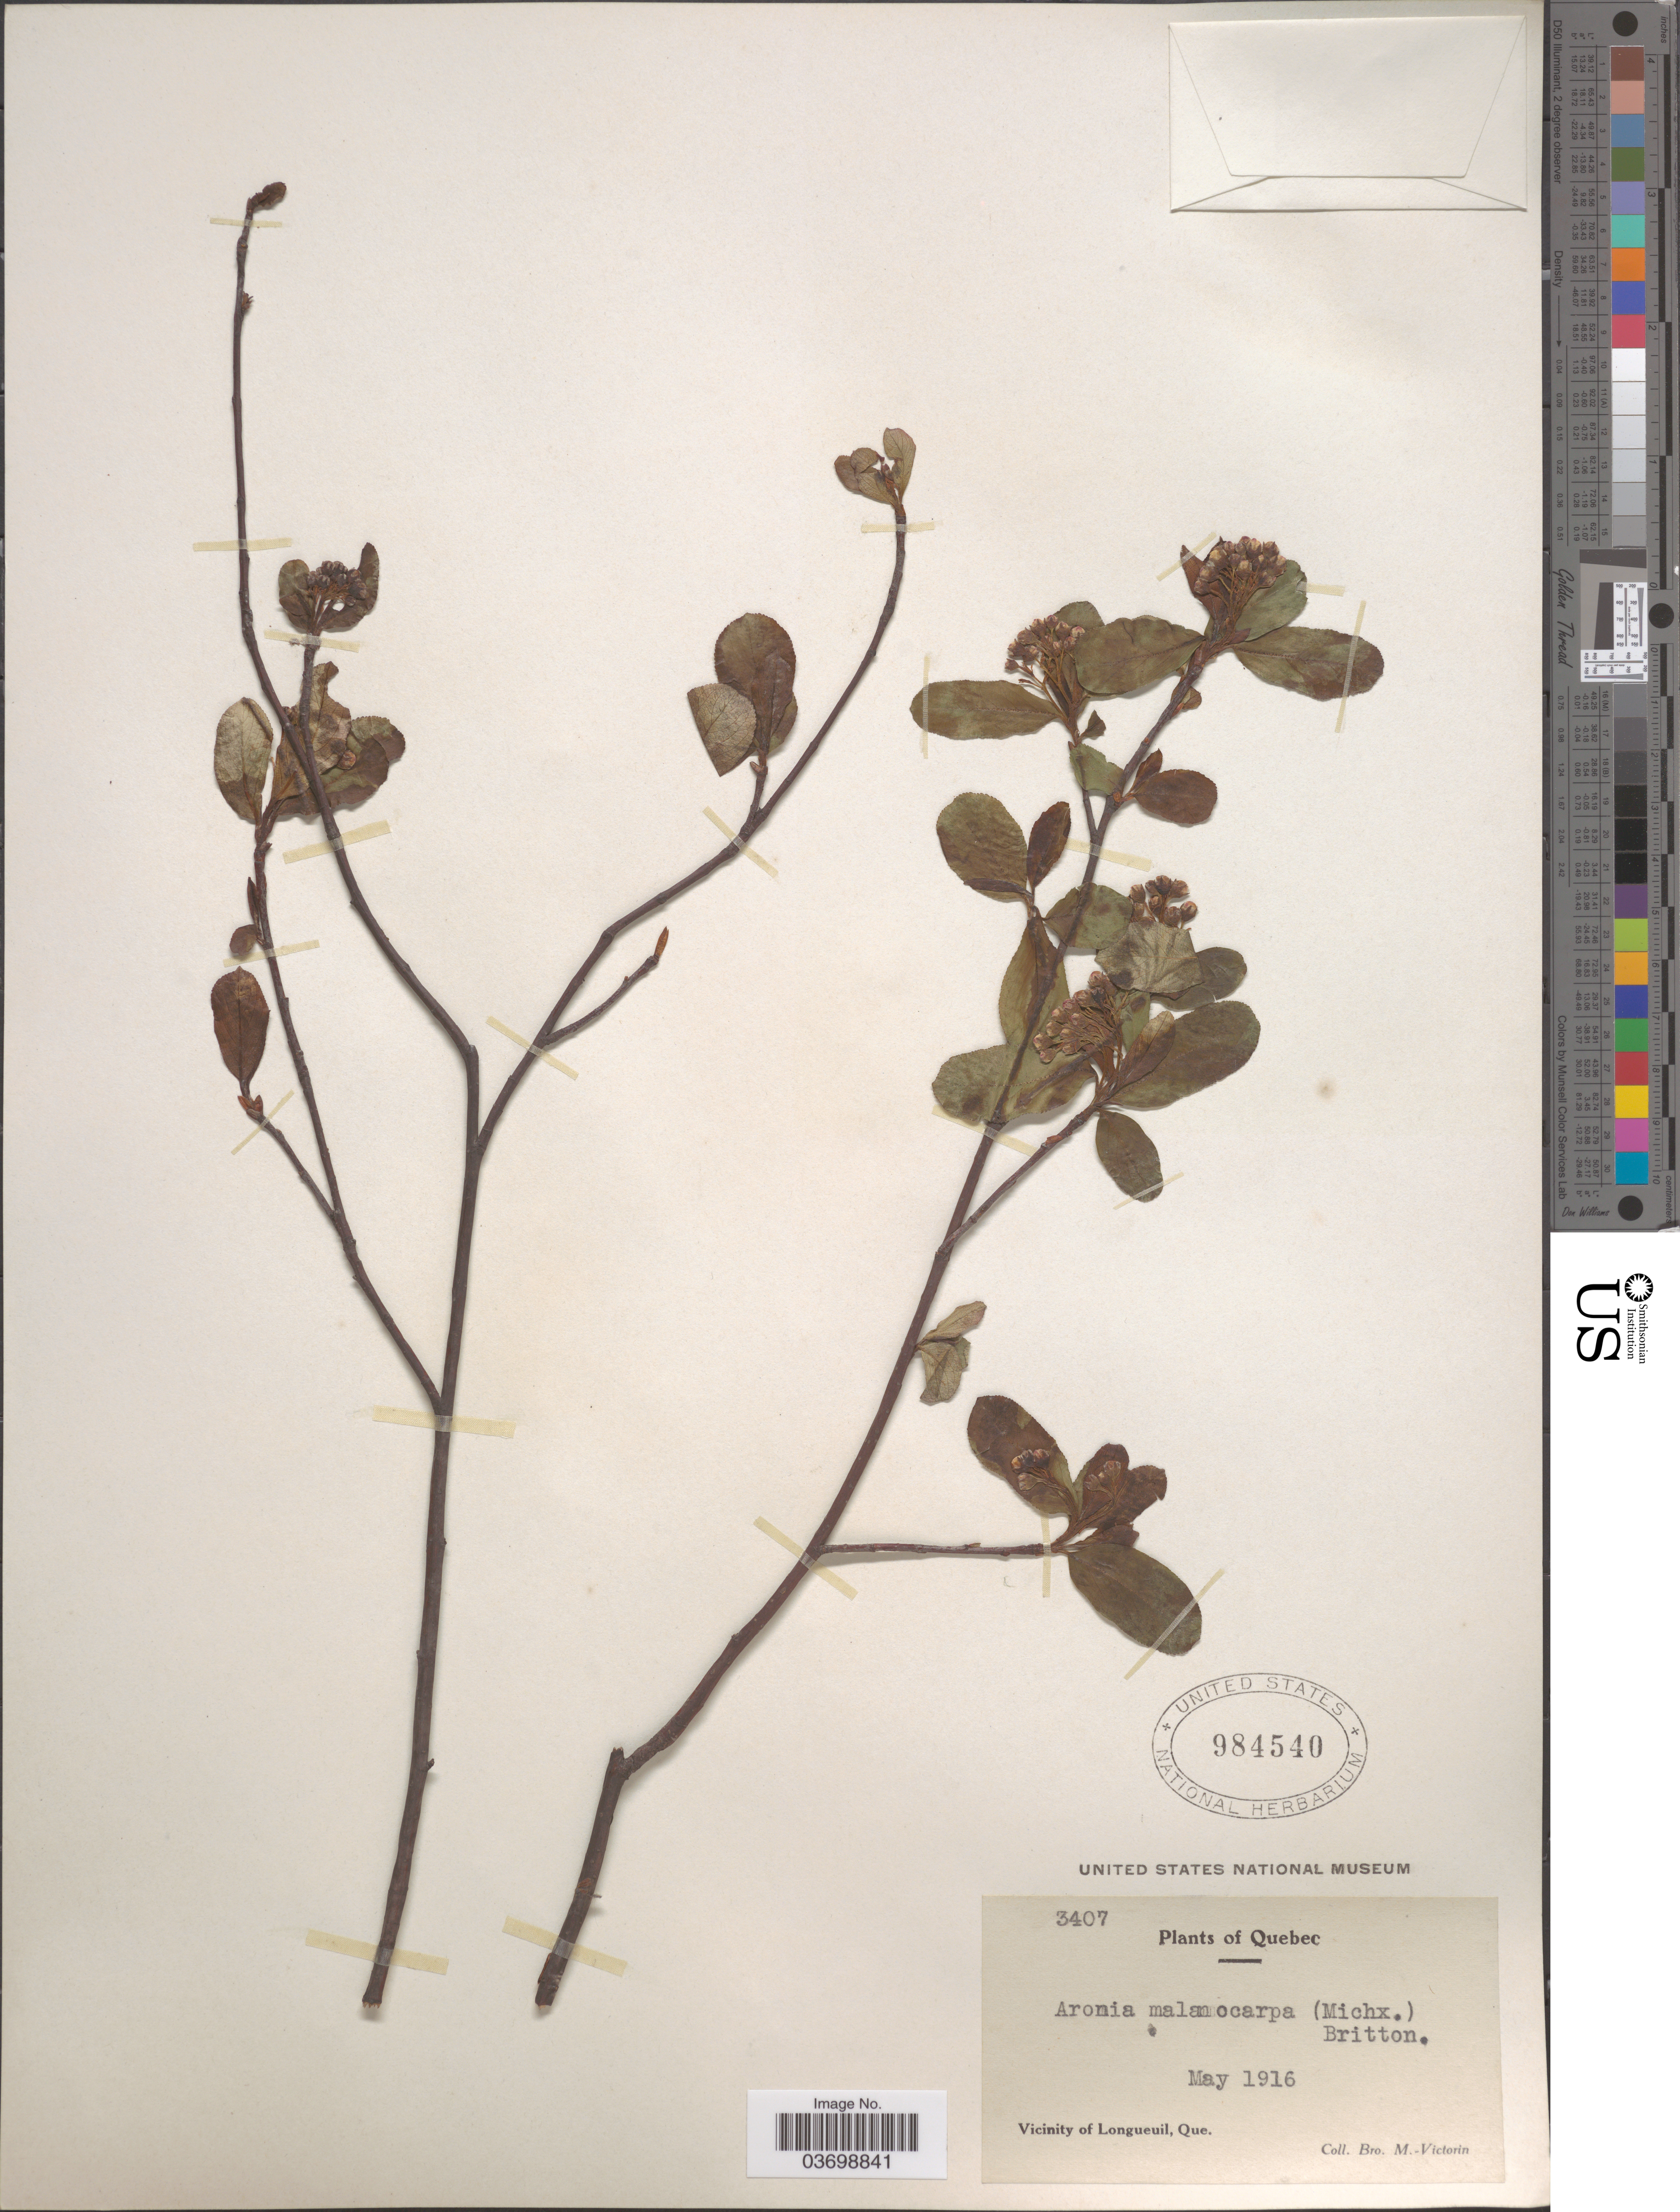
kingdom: Plantae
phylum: Tracheophyta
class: Magnoliopsida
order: Rosales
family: Rosaceae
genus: Aronia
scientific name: Aronia melanocarpa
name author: (Michx.) Elliott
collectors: Fr. Marie-Victorin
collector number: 3407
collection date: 1916-05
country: Canada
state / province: Quebec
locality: Vicinity of Longueuil.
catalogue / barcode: US 984540